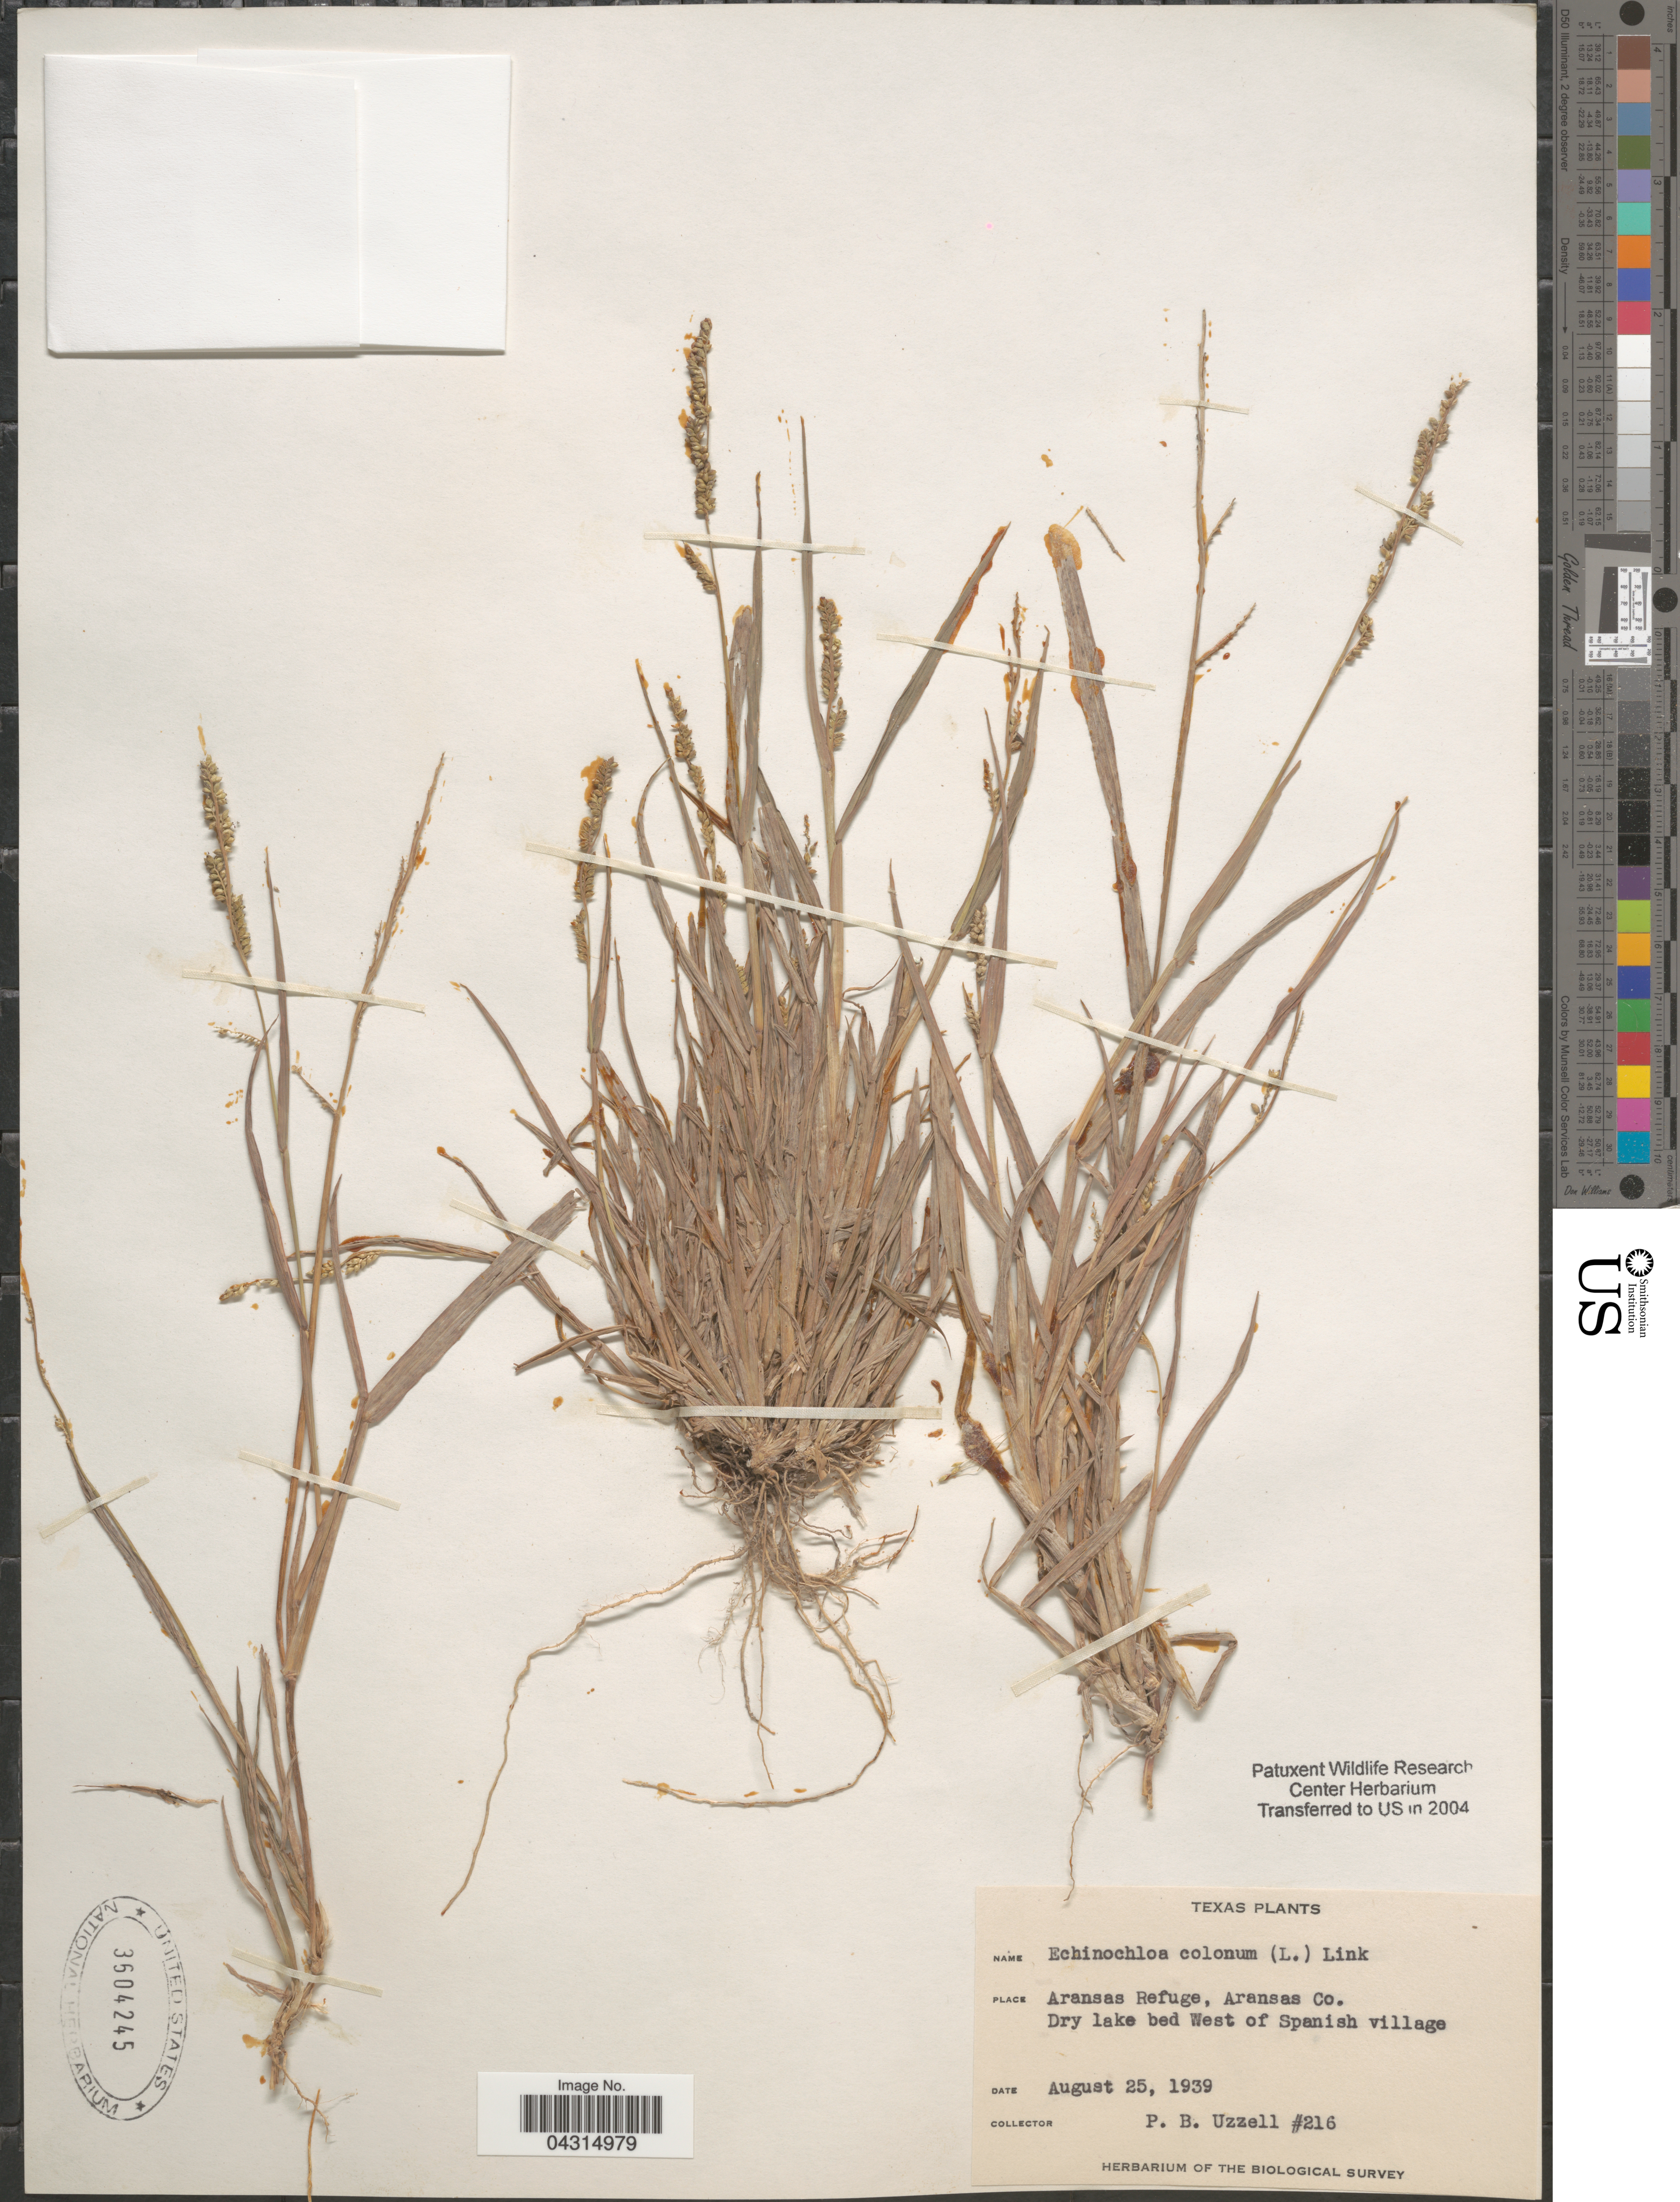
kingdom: Plantae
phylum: Tracheophyta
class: Liliopsida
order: Poales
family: Poaceae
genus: Echinochloa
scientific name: Echinochloa colona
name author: (L.) Link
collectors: P. Uzzell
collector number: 216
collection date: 1939-08-25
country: United States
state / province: Texas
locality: Aransas Refuge, Aransas Co. Dry lake bed West of Spanish village. The Biological Survey.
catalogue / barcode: US 3604245